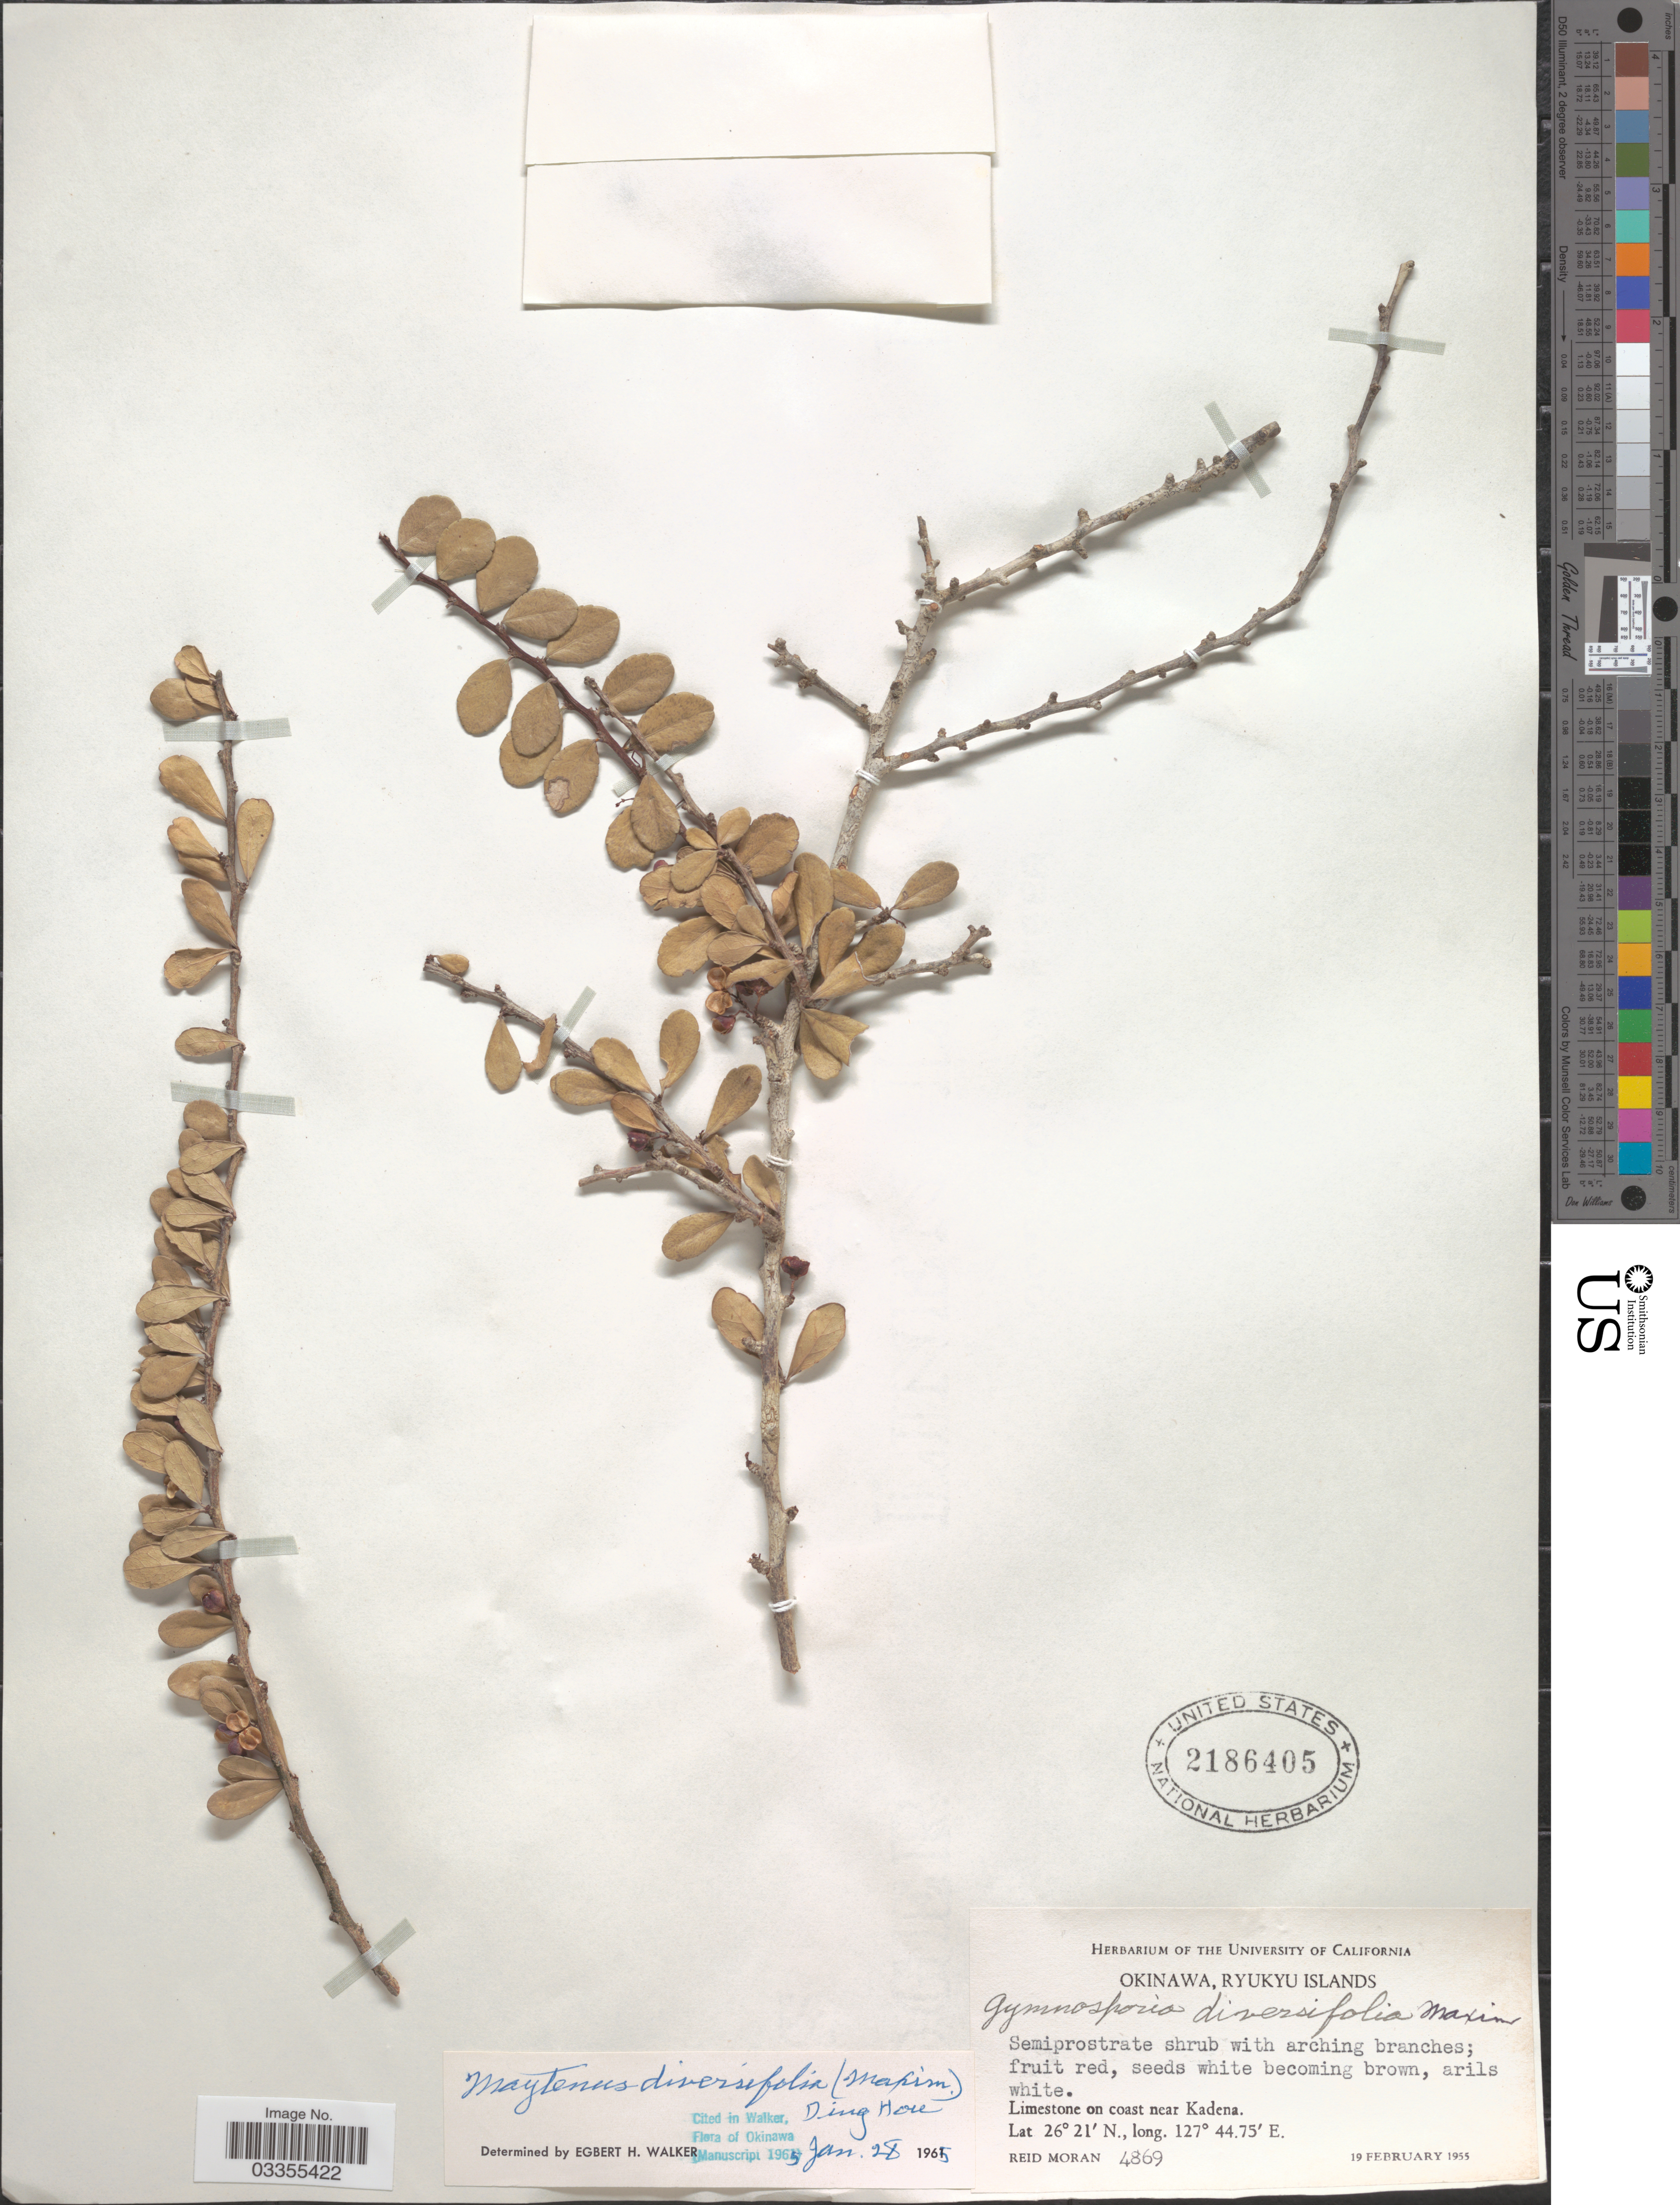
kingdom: Plantae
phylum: Tracheophyta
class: Magnoliopsida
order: Celastrales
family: Celastraceae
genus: Gymnosporia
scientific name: Gymnosporia diversifolia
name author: Maxim.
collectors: R. V. Moran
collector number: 4869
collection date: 1955-02-19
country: Japan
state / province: Okinawa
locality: Ryukyu Islands. Limestone on coast near Kadena.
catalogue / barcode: US 2186405